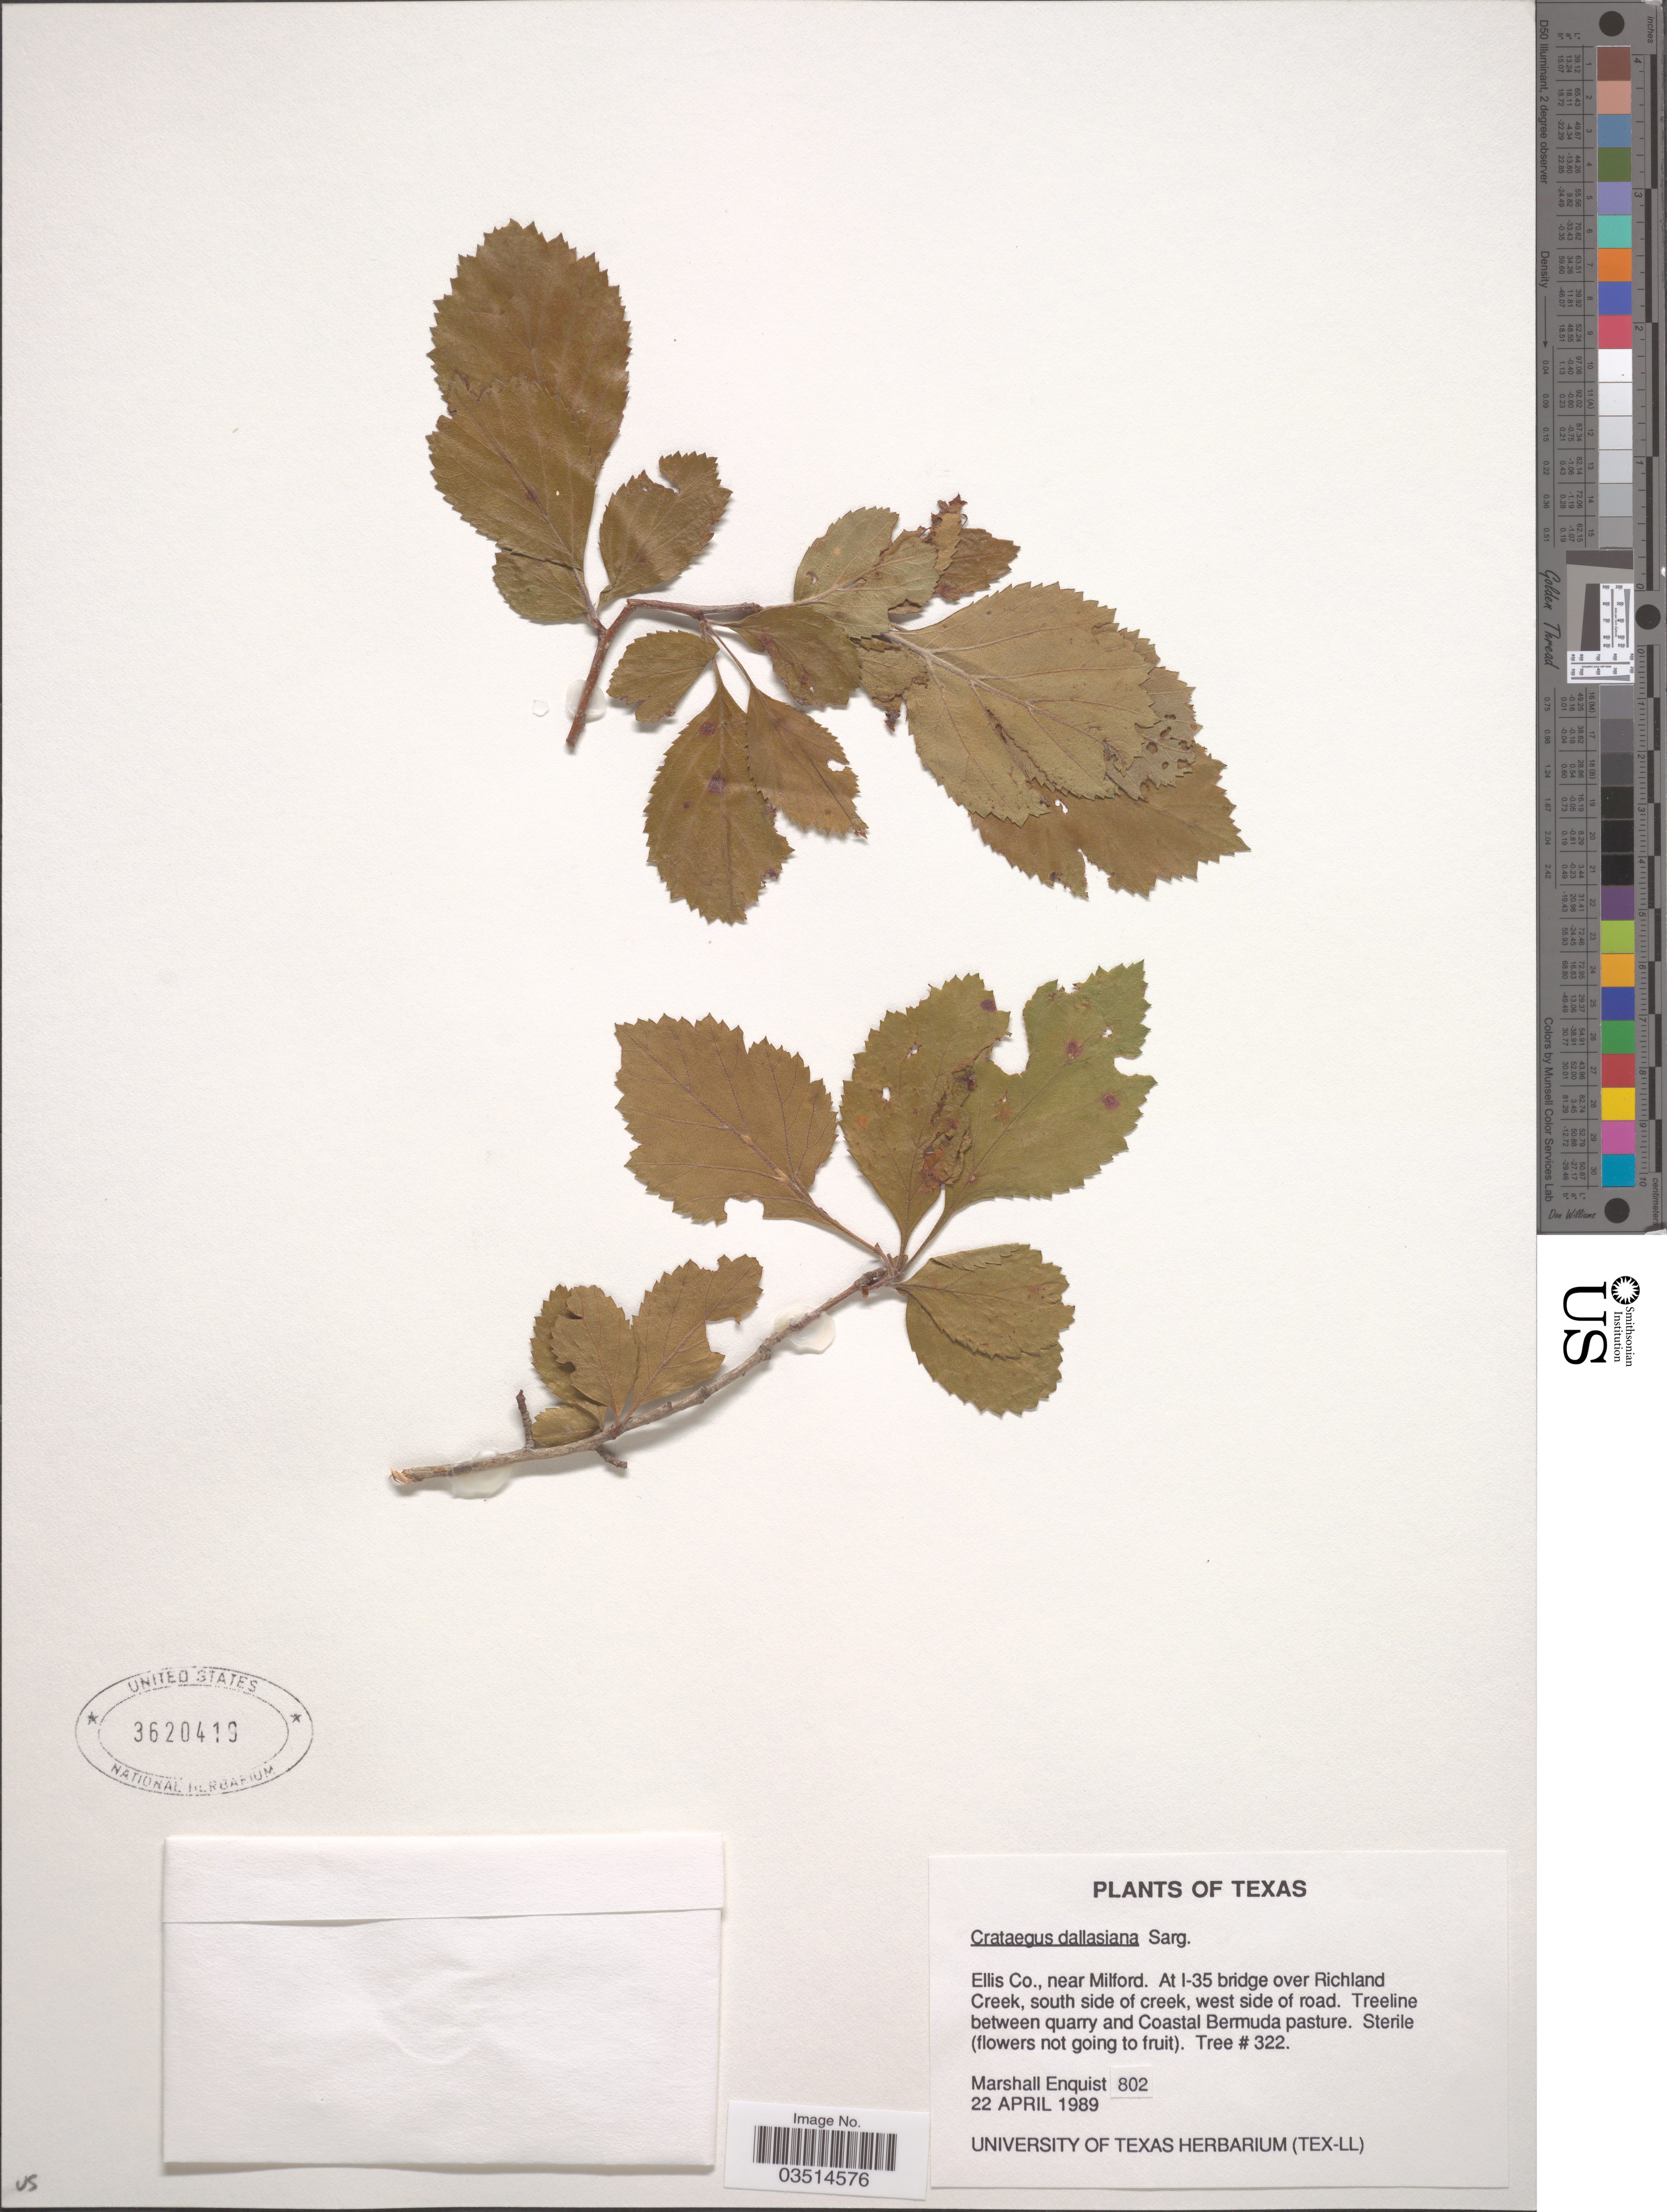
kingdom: Plantae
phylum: Tracheophyta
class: Magnoliopsida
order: Rosales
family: Rosaceae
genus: Crataegus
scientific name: Crataegus dallasiana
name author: Sarg.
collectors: M. Enquist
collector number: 802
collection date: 1989-04-22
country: United States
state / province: Texas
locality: Ellis Co., near Milford. At I-35 bridge over Richland Creek, south side of creek, west side of road. Treeline between quarry and Coastal Bermuda pasture.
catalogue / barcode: US 3620419